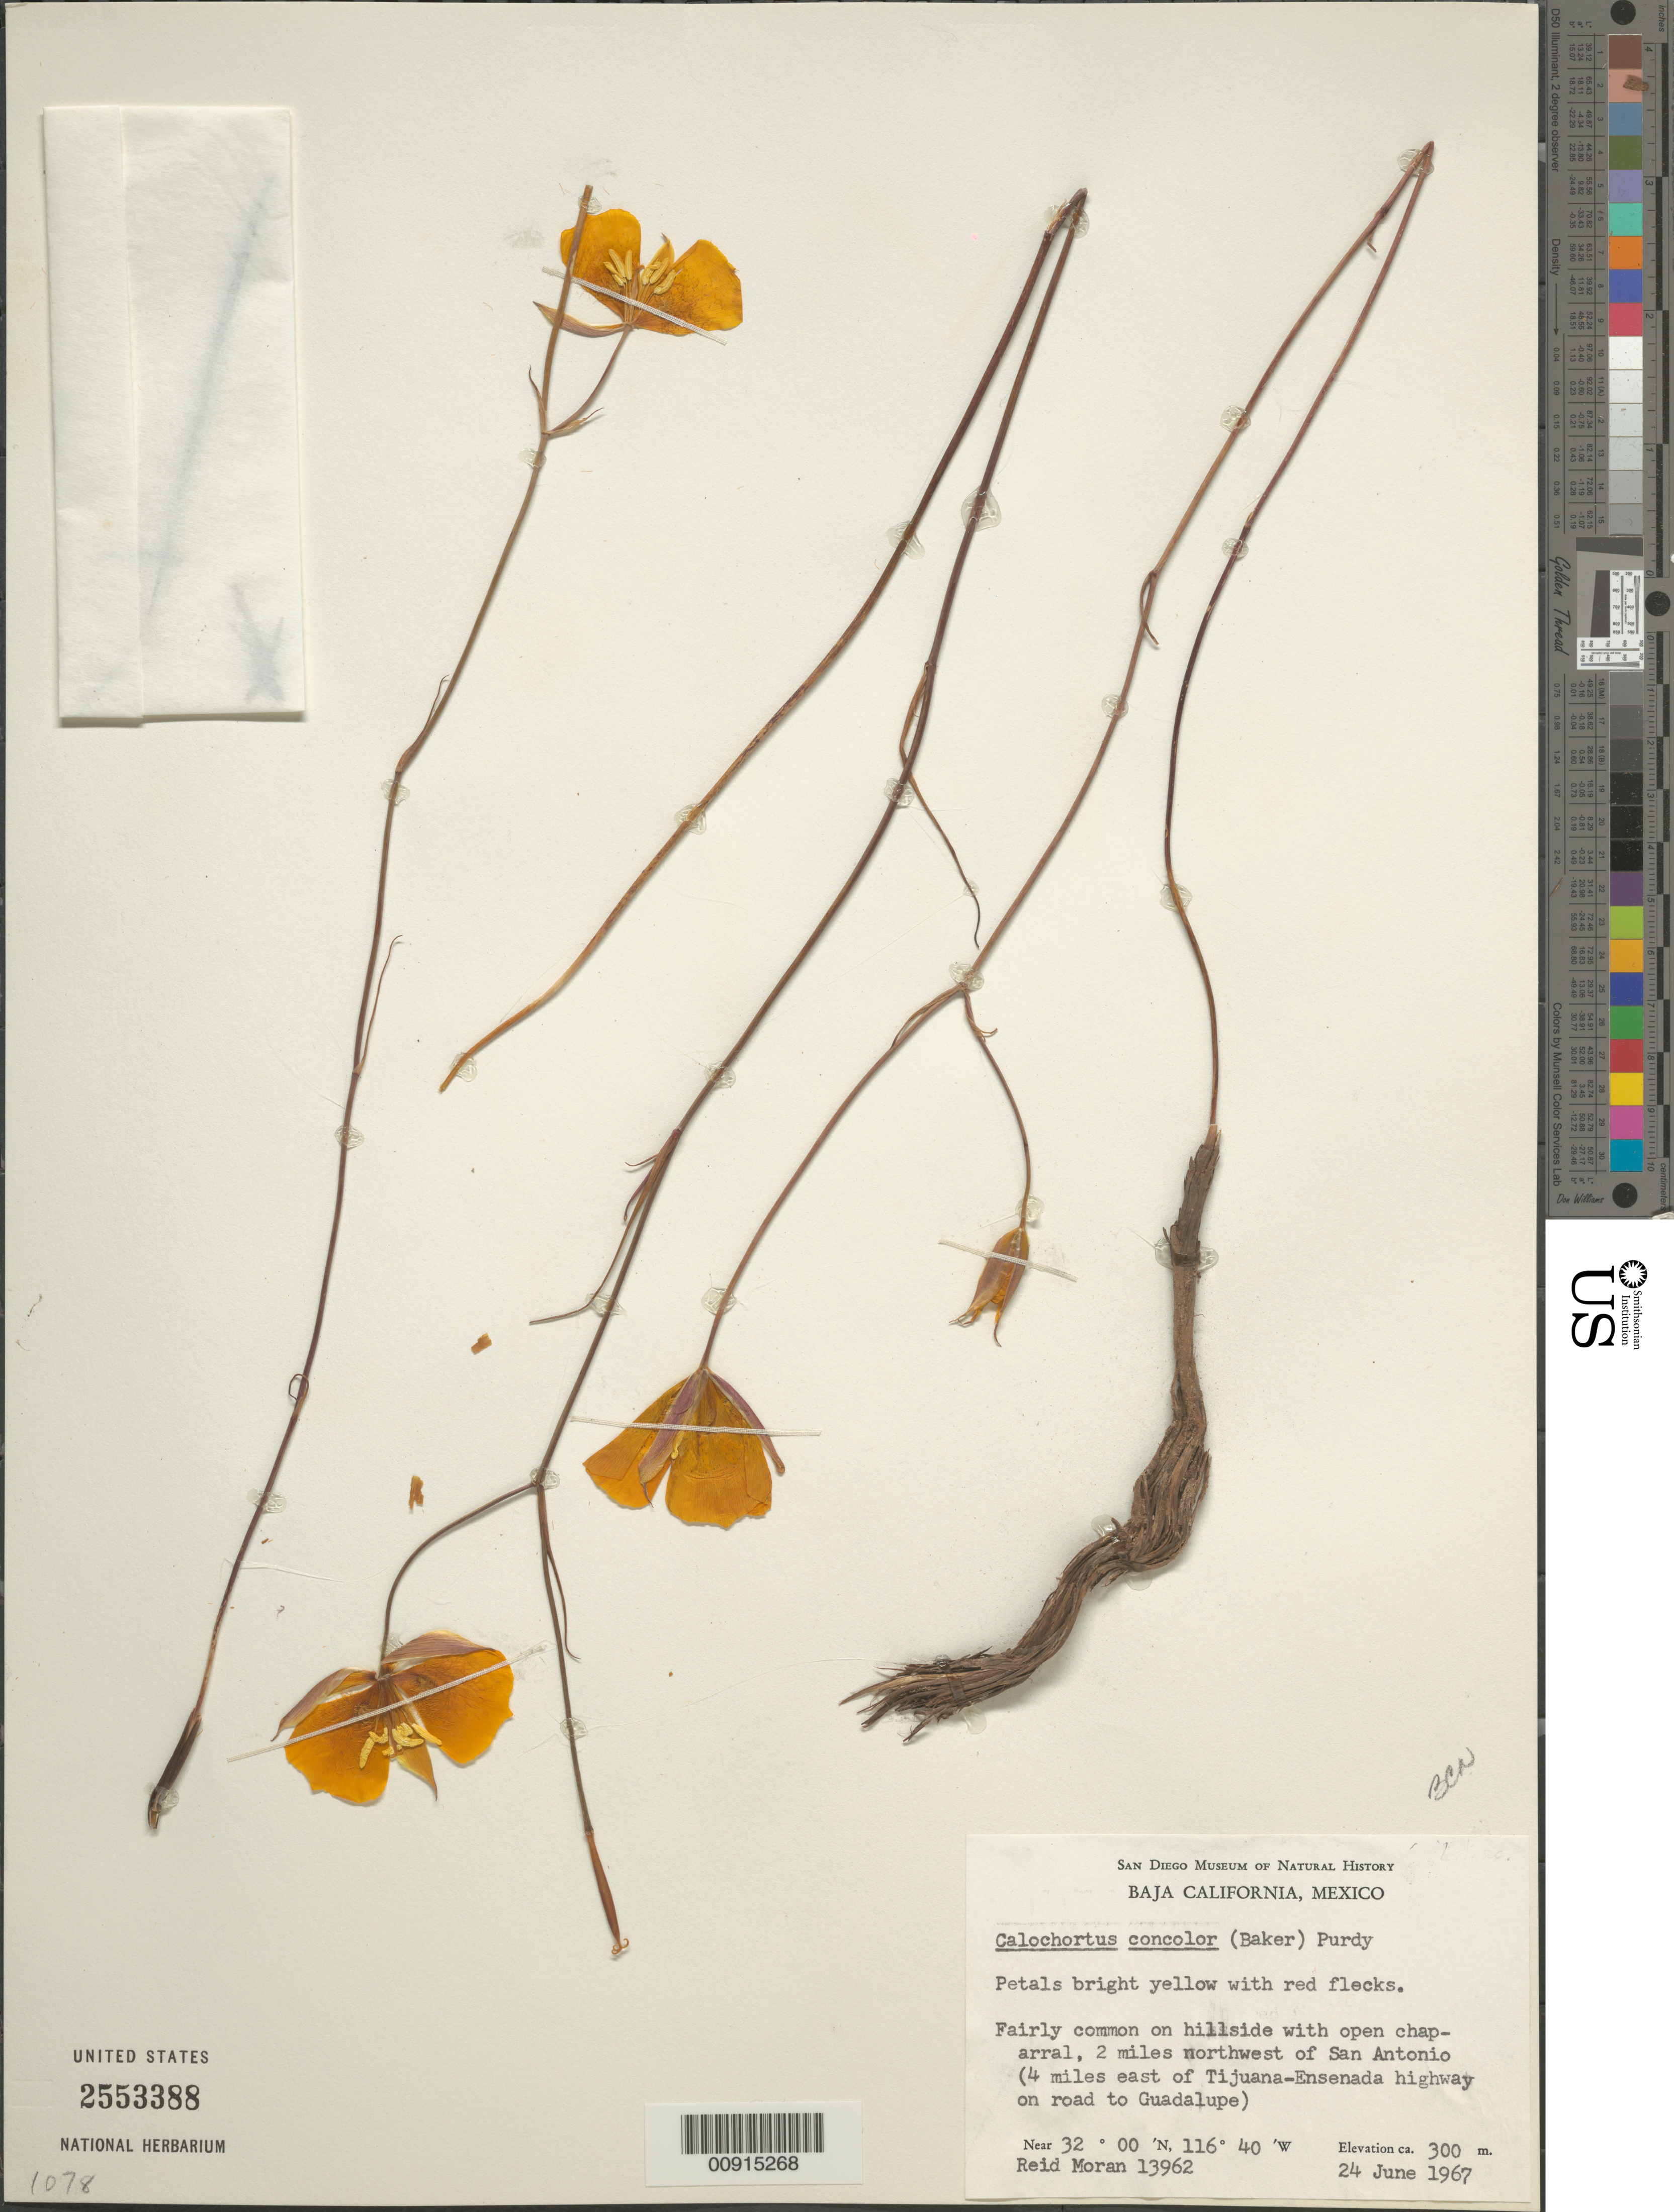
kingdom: Plantae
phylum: Tracheophyta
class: Liliopsida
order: Liliales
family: Liliaceae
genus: Calochortus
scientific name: Calochortus concolor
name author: (Baker) Purdy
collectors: R. V. Moran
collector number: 13962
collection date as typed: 24 Jun 1967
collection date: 1967-06-24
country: Mexico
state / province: Baja California Norte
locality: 2 miles northwest of San Antonio (4 miles east of Tijuana-Ensenada highway on road to Guadalupe). Baja California.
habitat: Fairly common on hillside with open chaparral.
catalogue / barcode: US 2553388